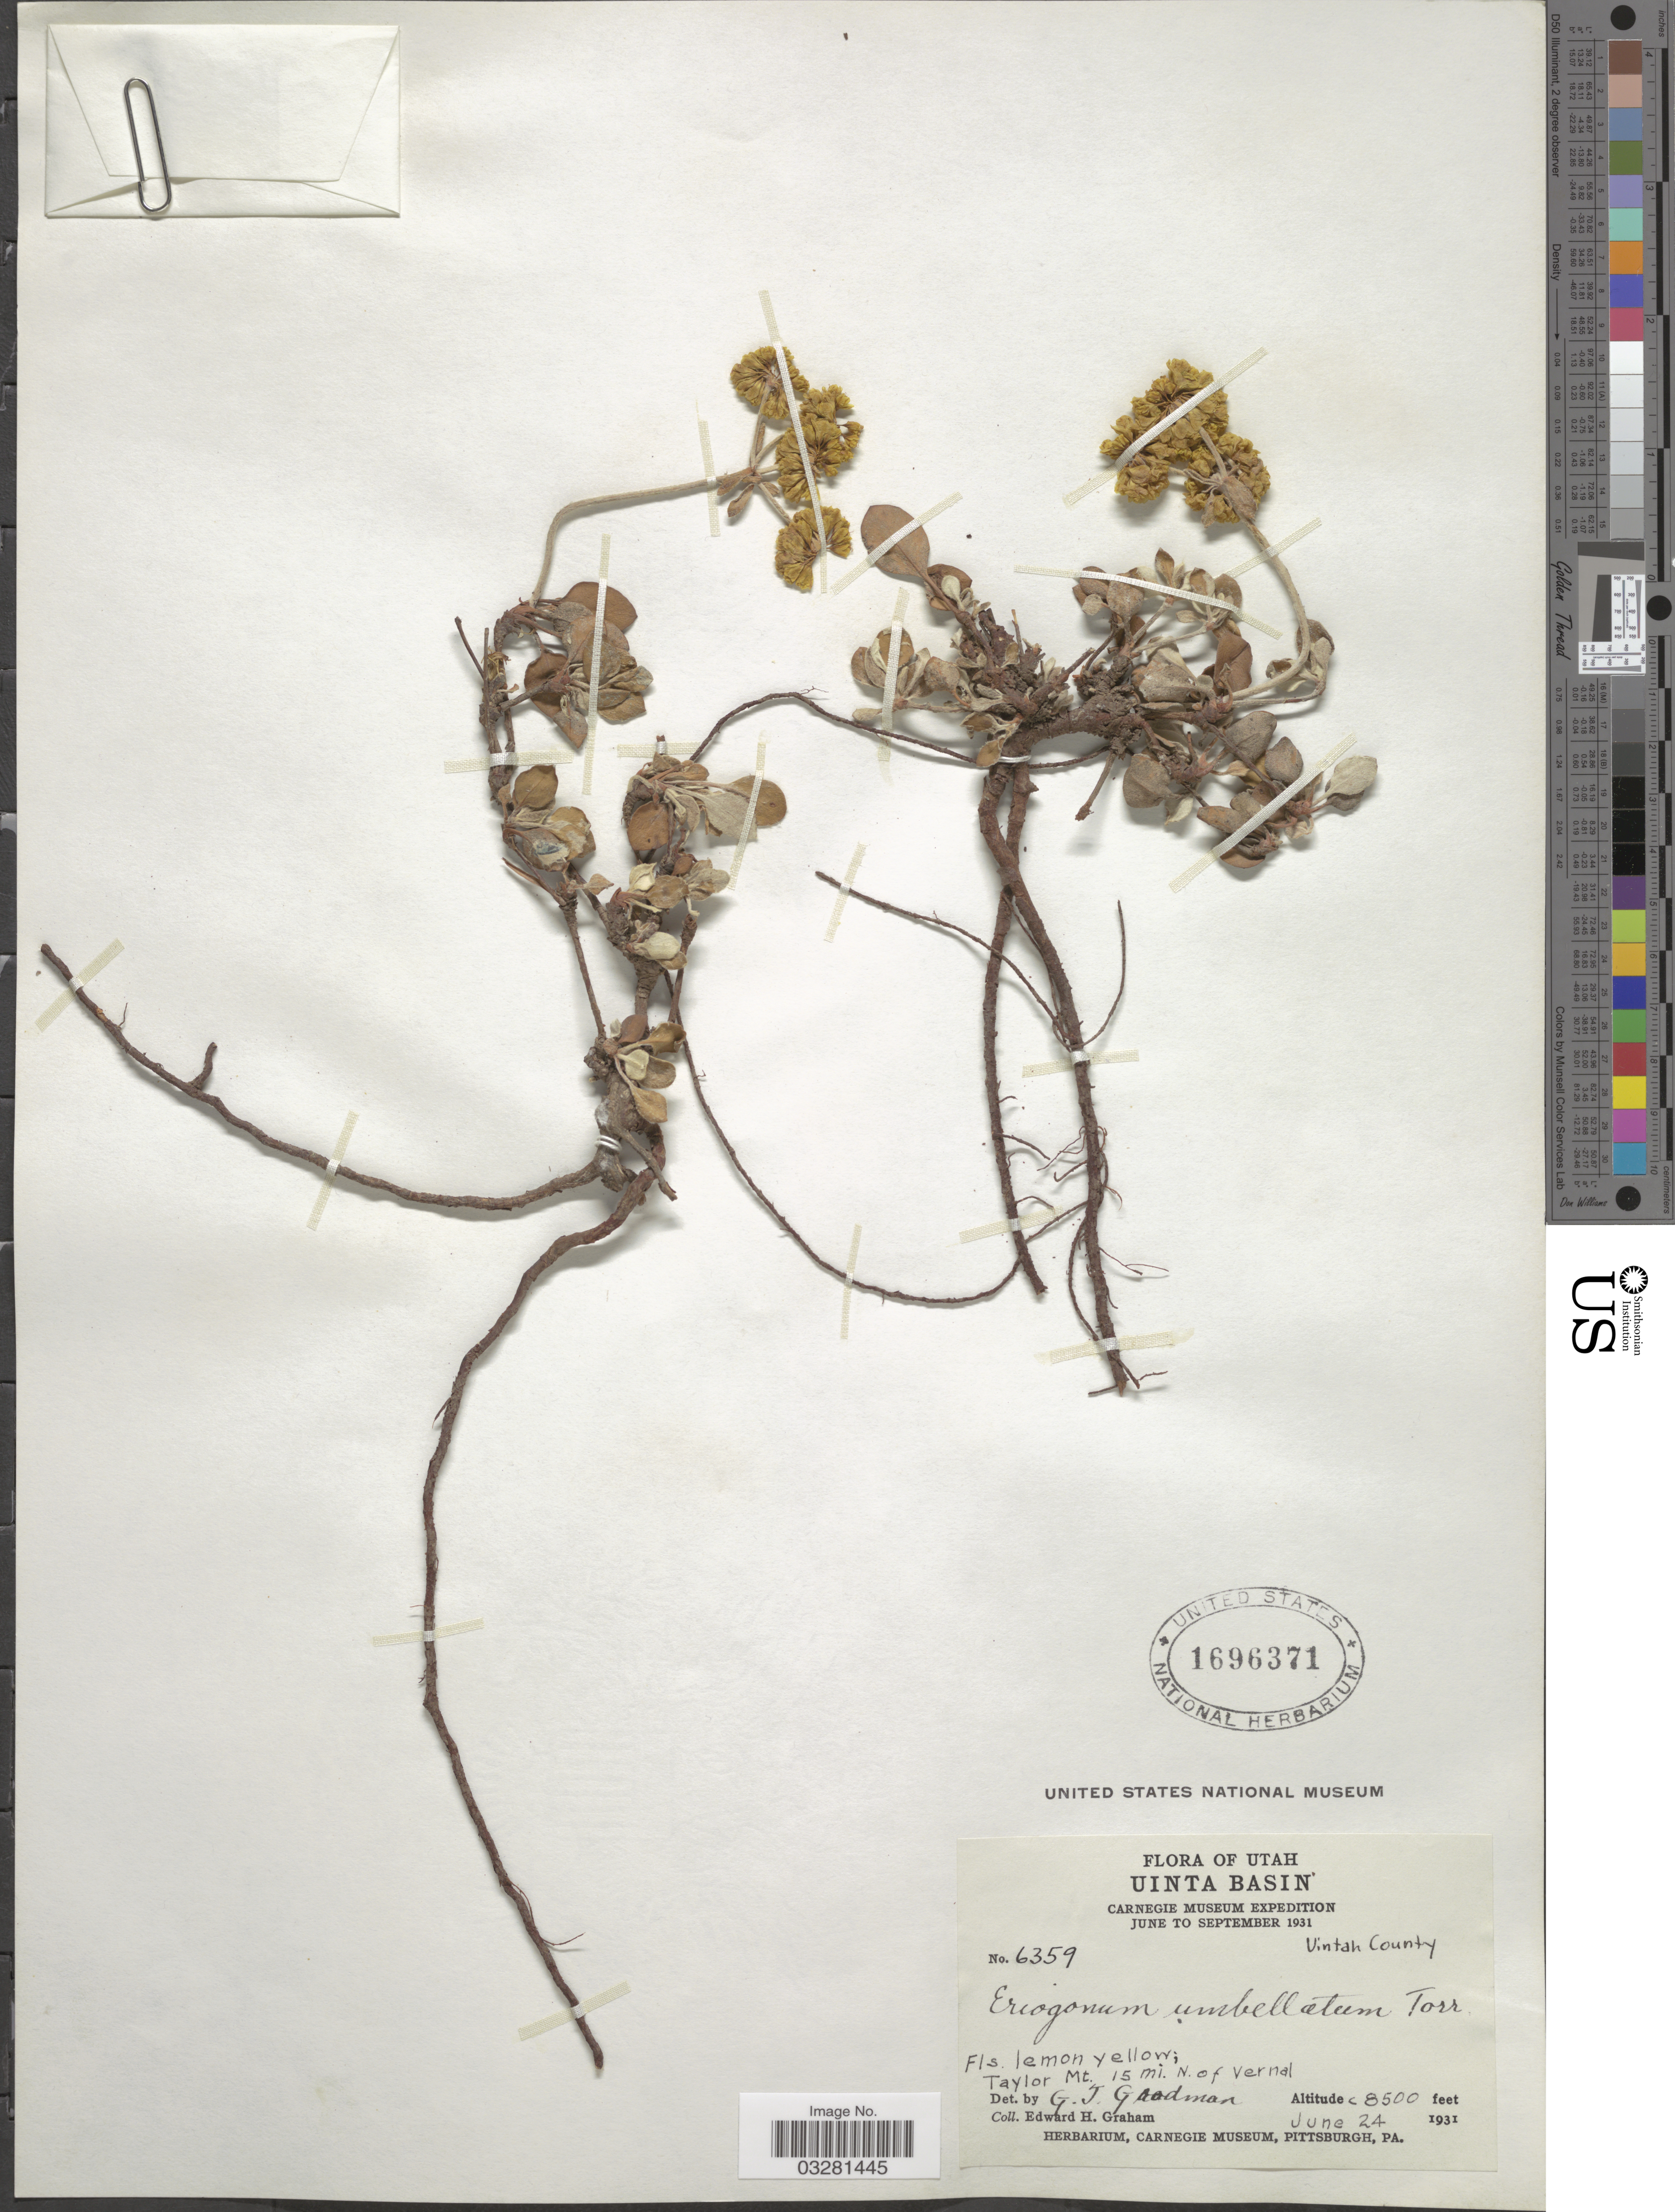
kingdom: Plantae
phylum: Tracheophyta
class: Magnoliopsida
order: Caryophyllales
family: Polygonaceae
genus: Eriogonum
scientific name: Eriogonum umbellatum var. umbellatum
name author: Torr.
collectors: E. H. Graham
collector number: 6359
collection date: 1931-06-24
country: United States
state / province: Utah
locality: Uinta Basin. Uintah County. Taylor Mt. 15 mi. N. of Vernal.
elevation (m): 2591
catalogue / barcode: US 1696371